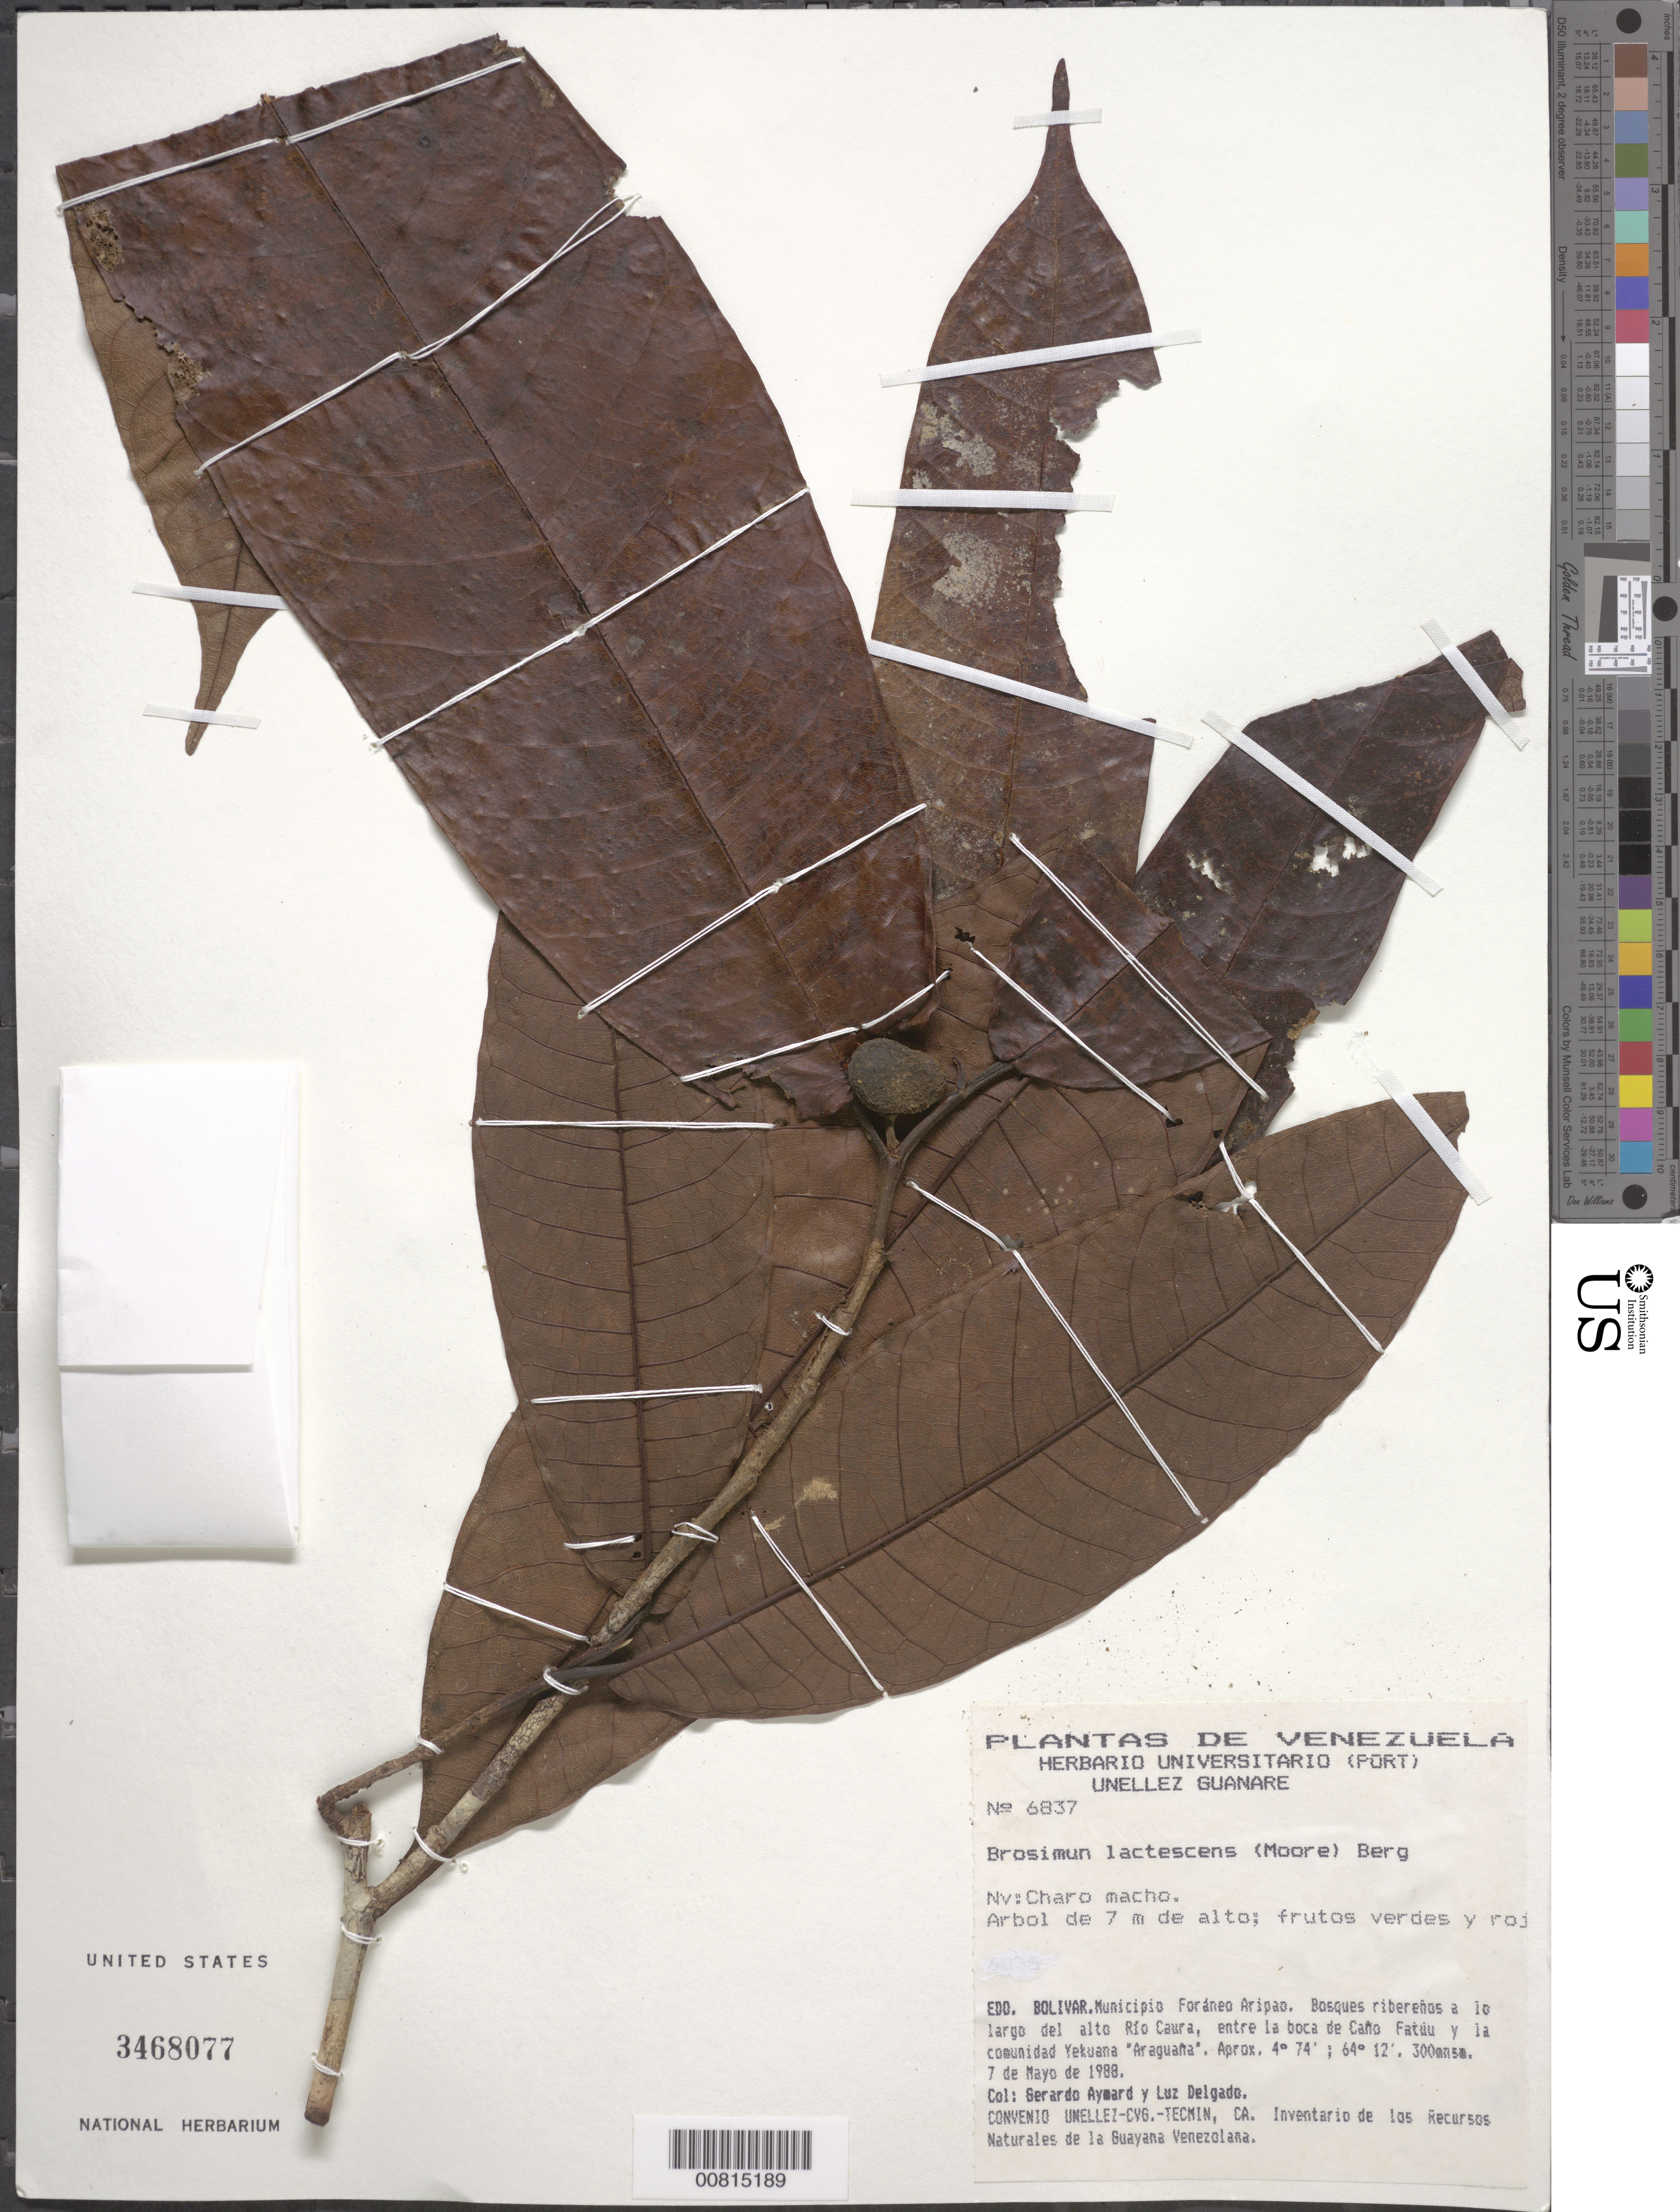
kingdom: Plantae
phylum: Tracheophyta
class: Magnoliopsida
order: Rosales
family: Moraceae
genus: Brosimum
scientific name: Brosimum lactescens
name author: (S. Moore) C.C. Berg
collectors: G. A. Aymard & L. Delgado V.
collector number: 6837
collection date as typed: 7-May-88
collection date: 1988-05-07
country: Venezuela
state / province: Bolívar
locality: Mun. Foraneo Aripao, alto Río Caura, entre la boca de Canño Fatúu y la comunidad Yekuana "Araguana"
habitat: Riverine forest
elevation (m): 300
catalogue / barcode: US 3468077